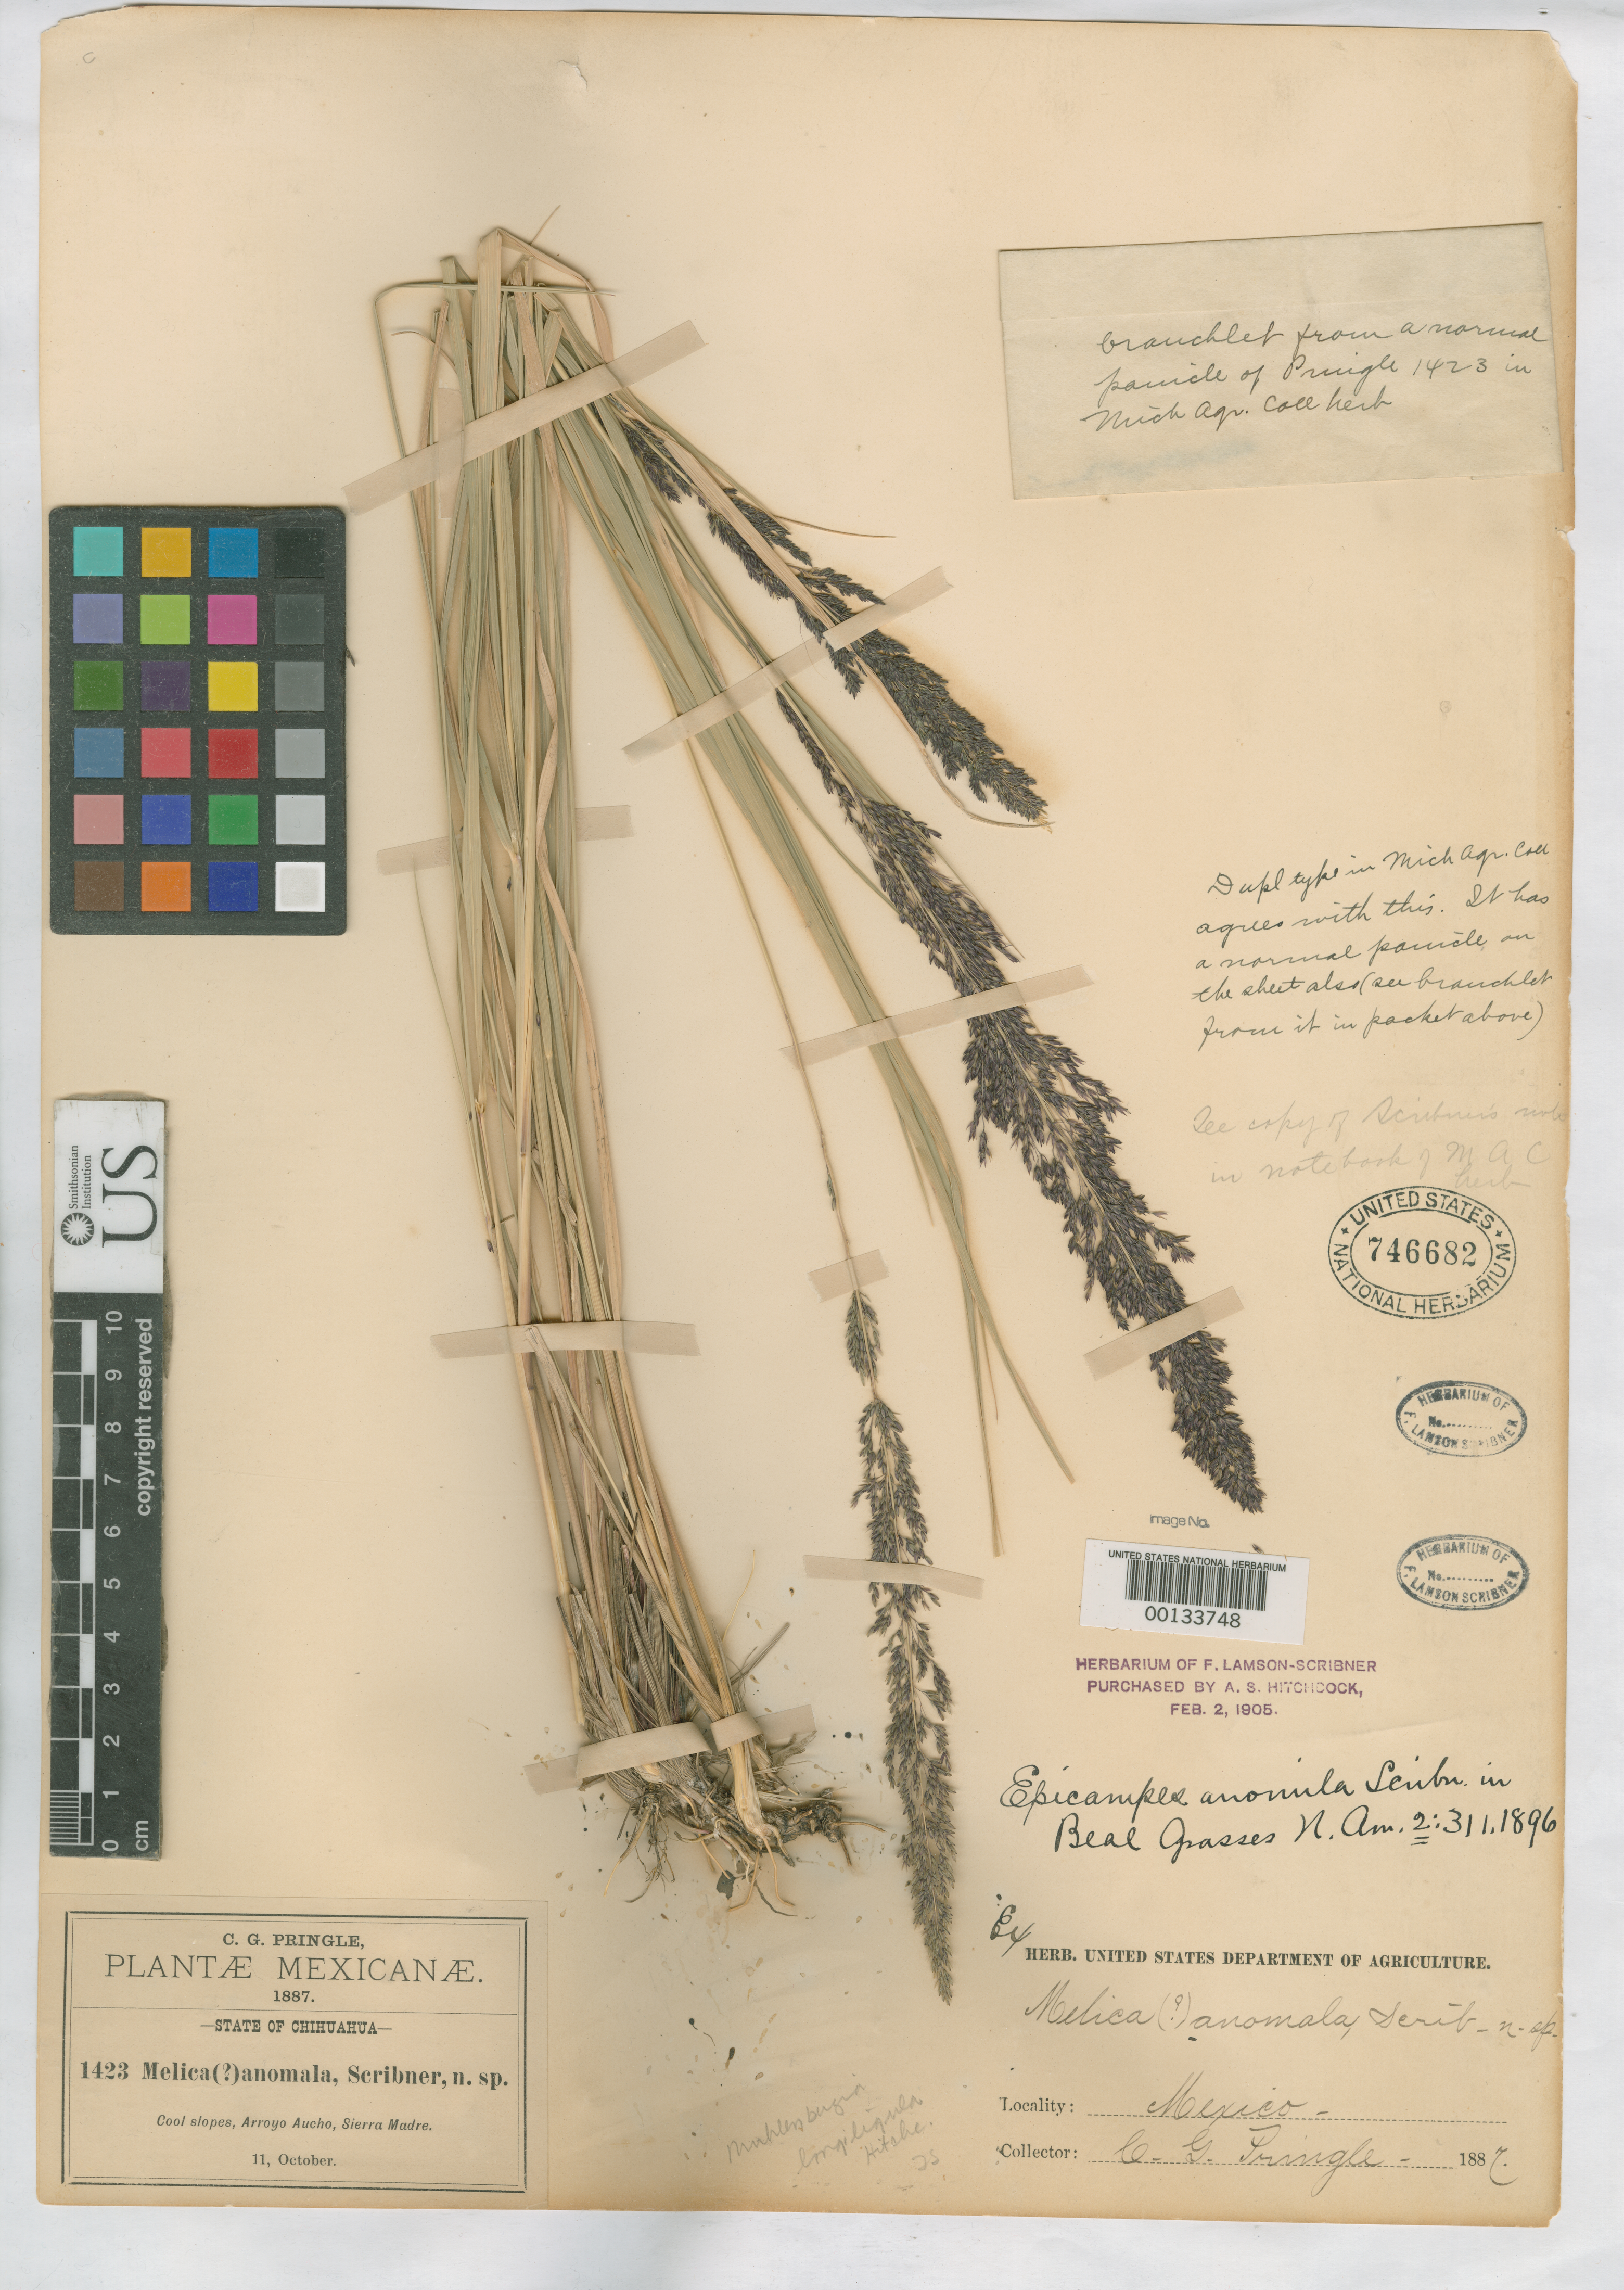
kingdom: Plantae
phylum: Tracheophyta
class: Liliopsida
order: Poales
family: Poaceae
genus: Epicampes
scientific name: Epicampes anomala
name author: Scribn. ex W.J. Beal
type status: Isotype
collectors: C. G. Pringle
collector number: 1423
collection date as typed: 11 Oct 1887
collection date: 1887-10-11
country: Mexico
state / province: Chihuahua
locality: Arroyo Aucho, Sierra Madre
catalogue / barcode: US 746682